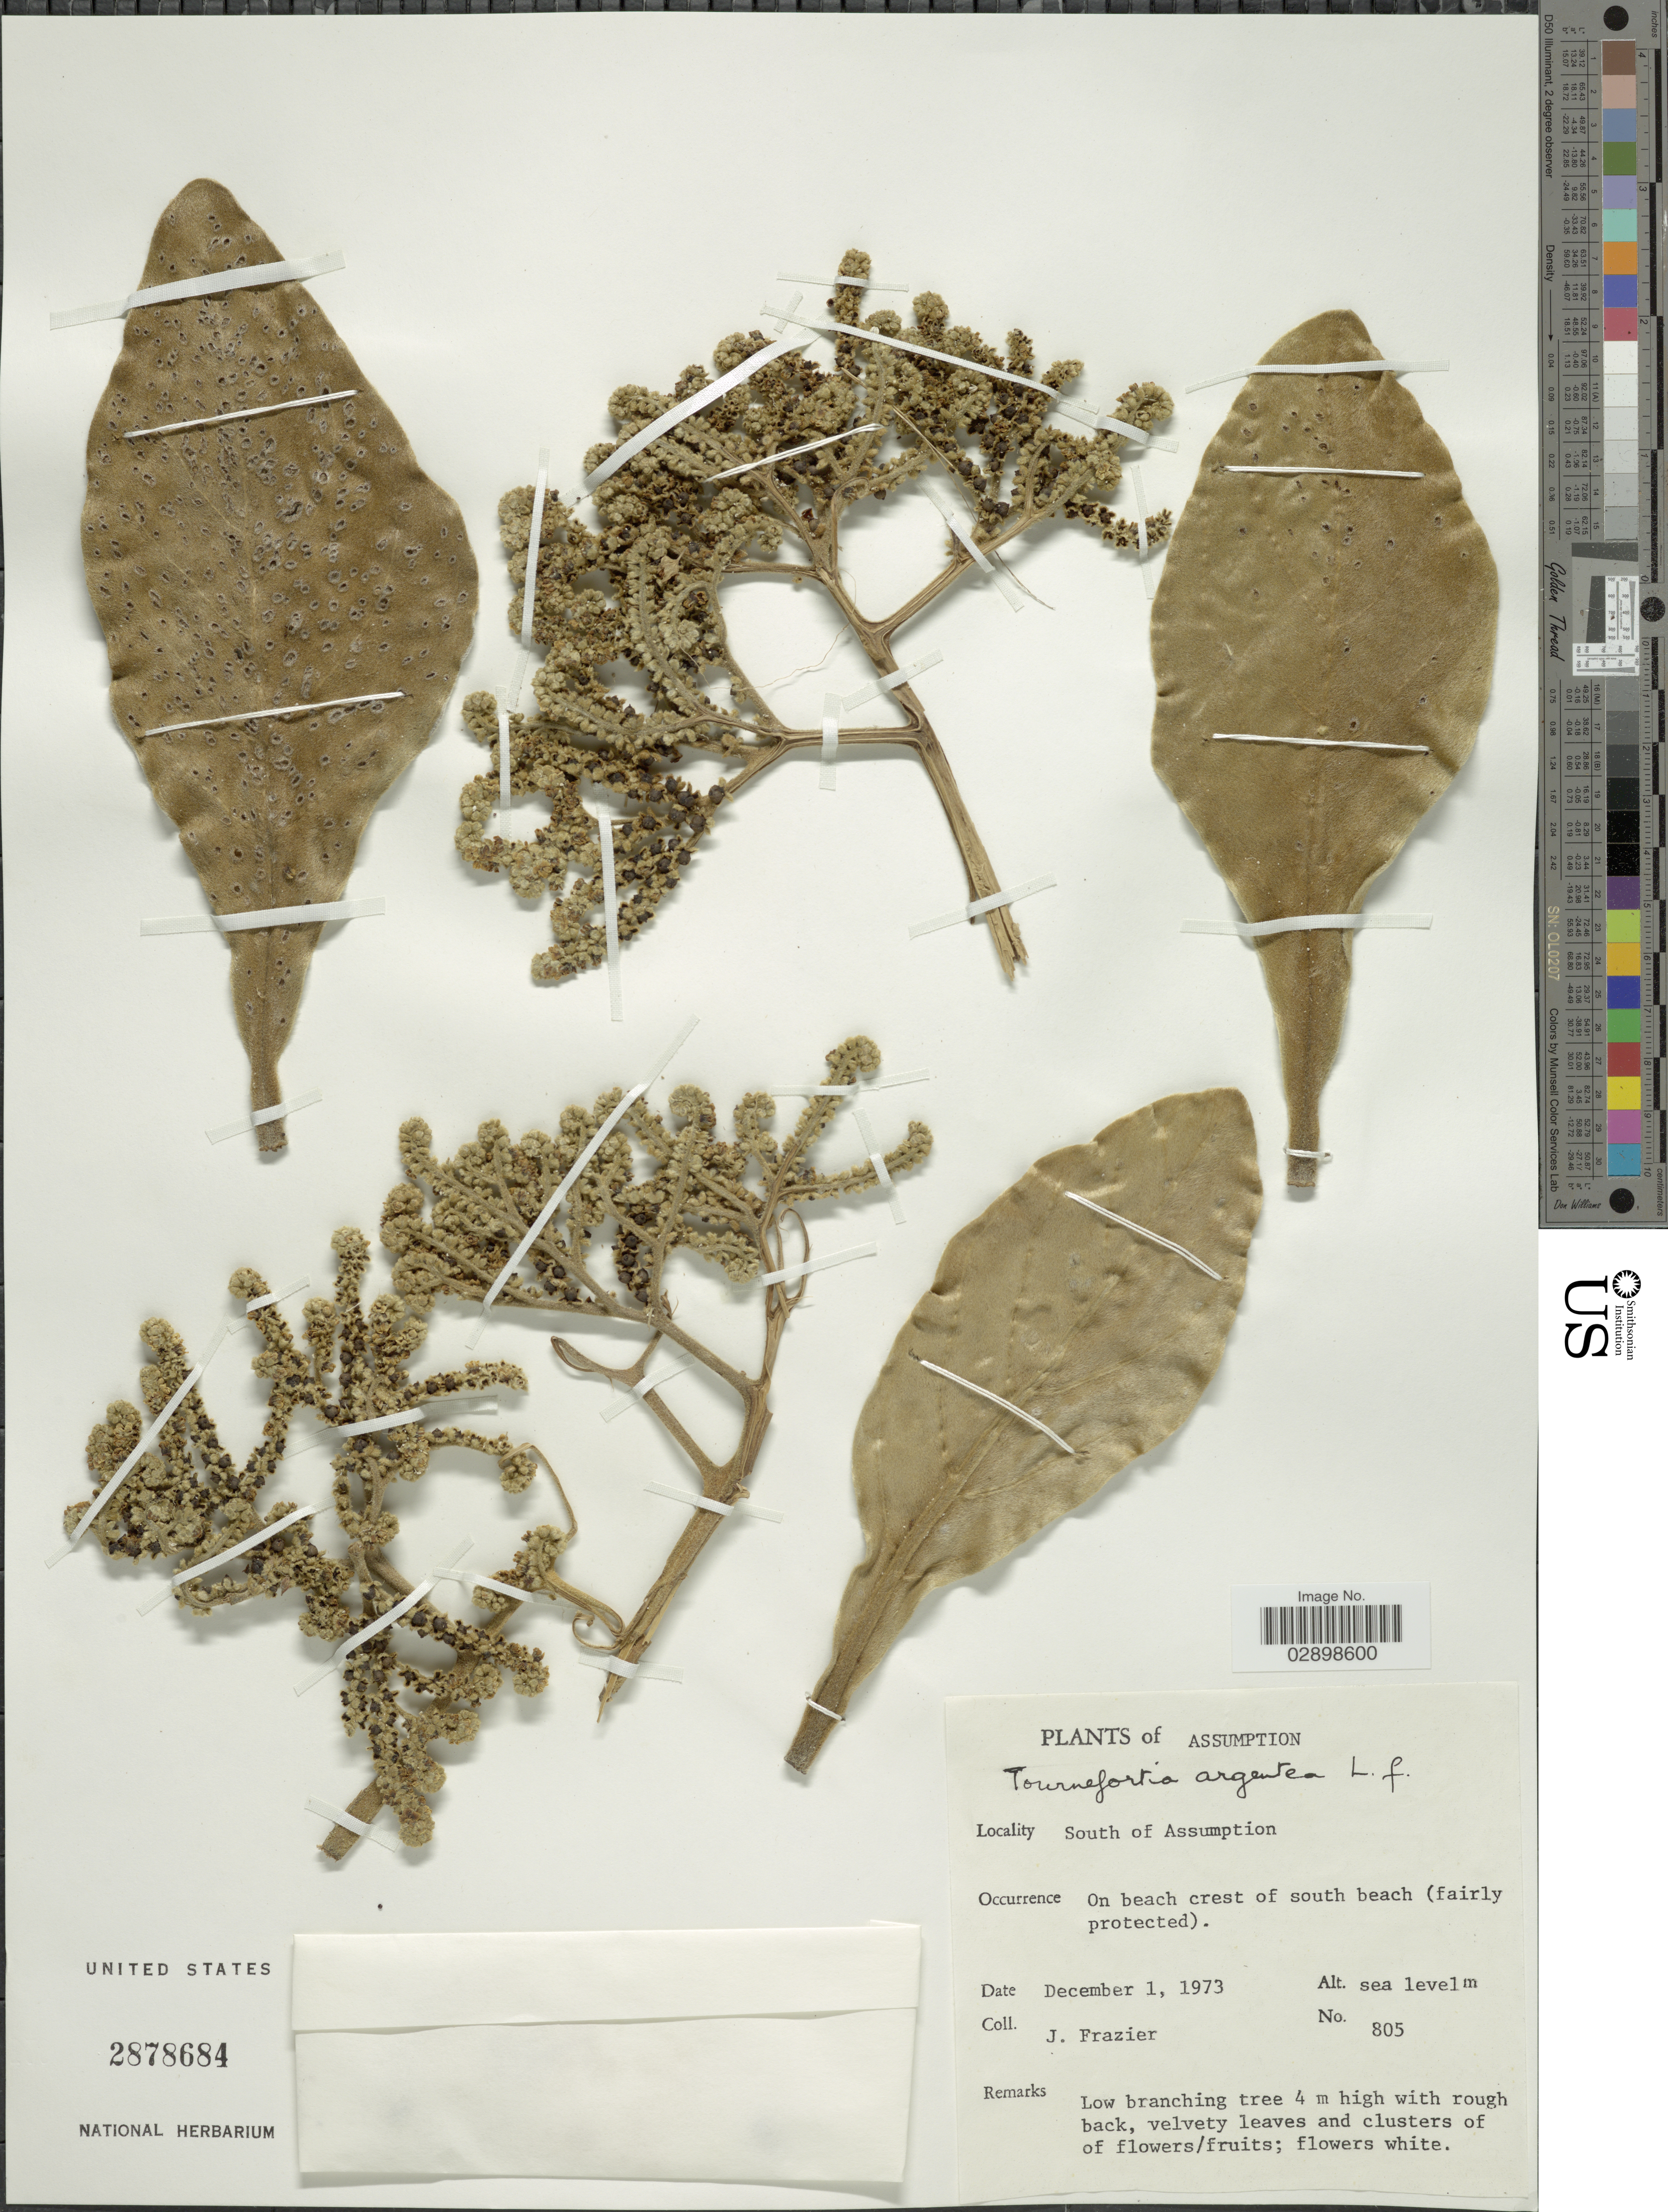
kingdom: Plantae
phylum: Tracheophyta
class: Magnoliopsida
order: Boraginales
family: Heliotropiaceae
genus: Tournefortia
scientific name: Tournefortia argentea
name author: L. f.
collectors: J. Frazier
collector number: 805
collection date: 1973-12-01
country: Seychelles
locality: Assumption. South of Assumption.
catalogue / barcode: US 2878684